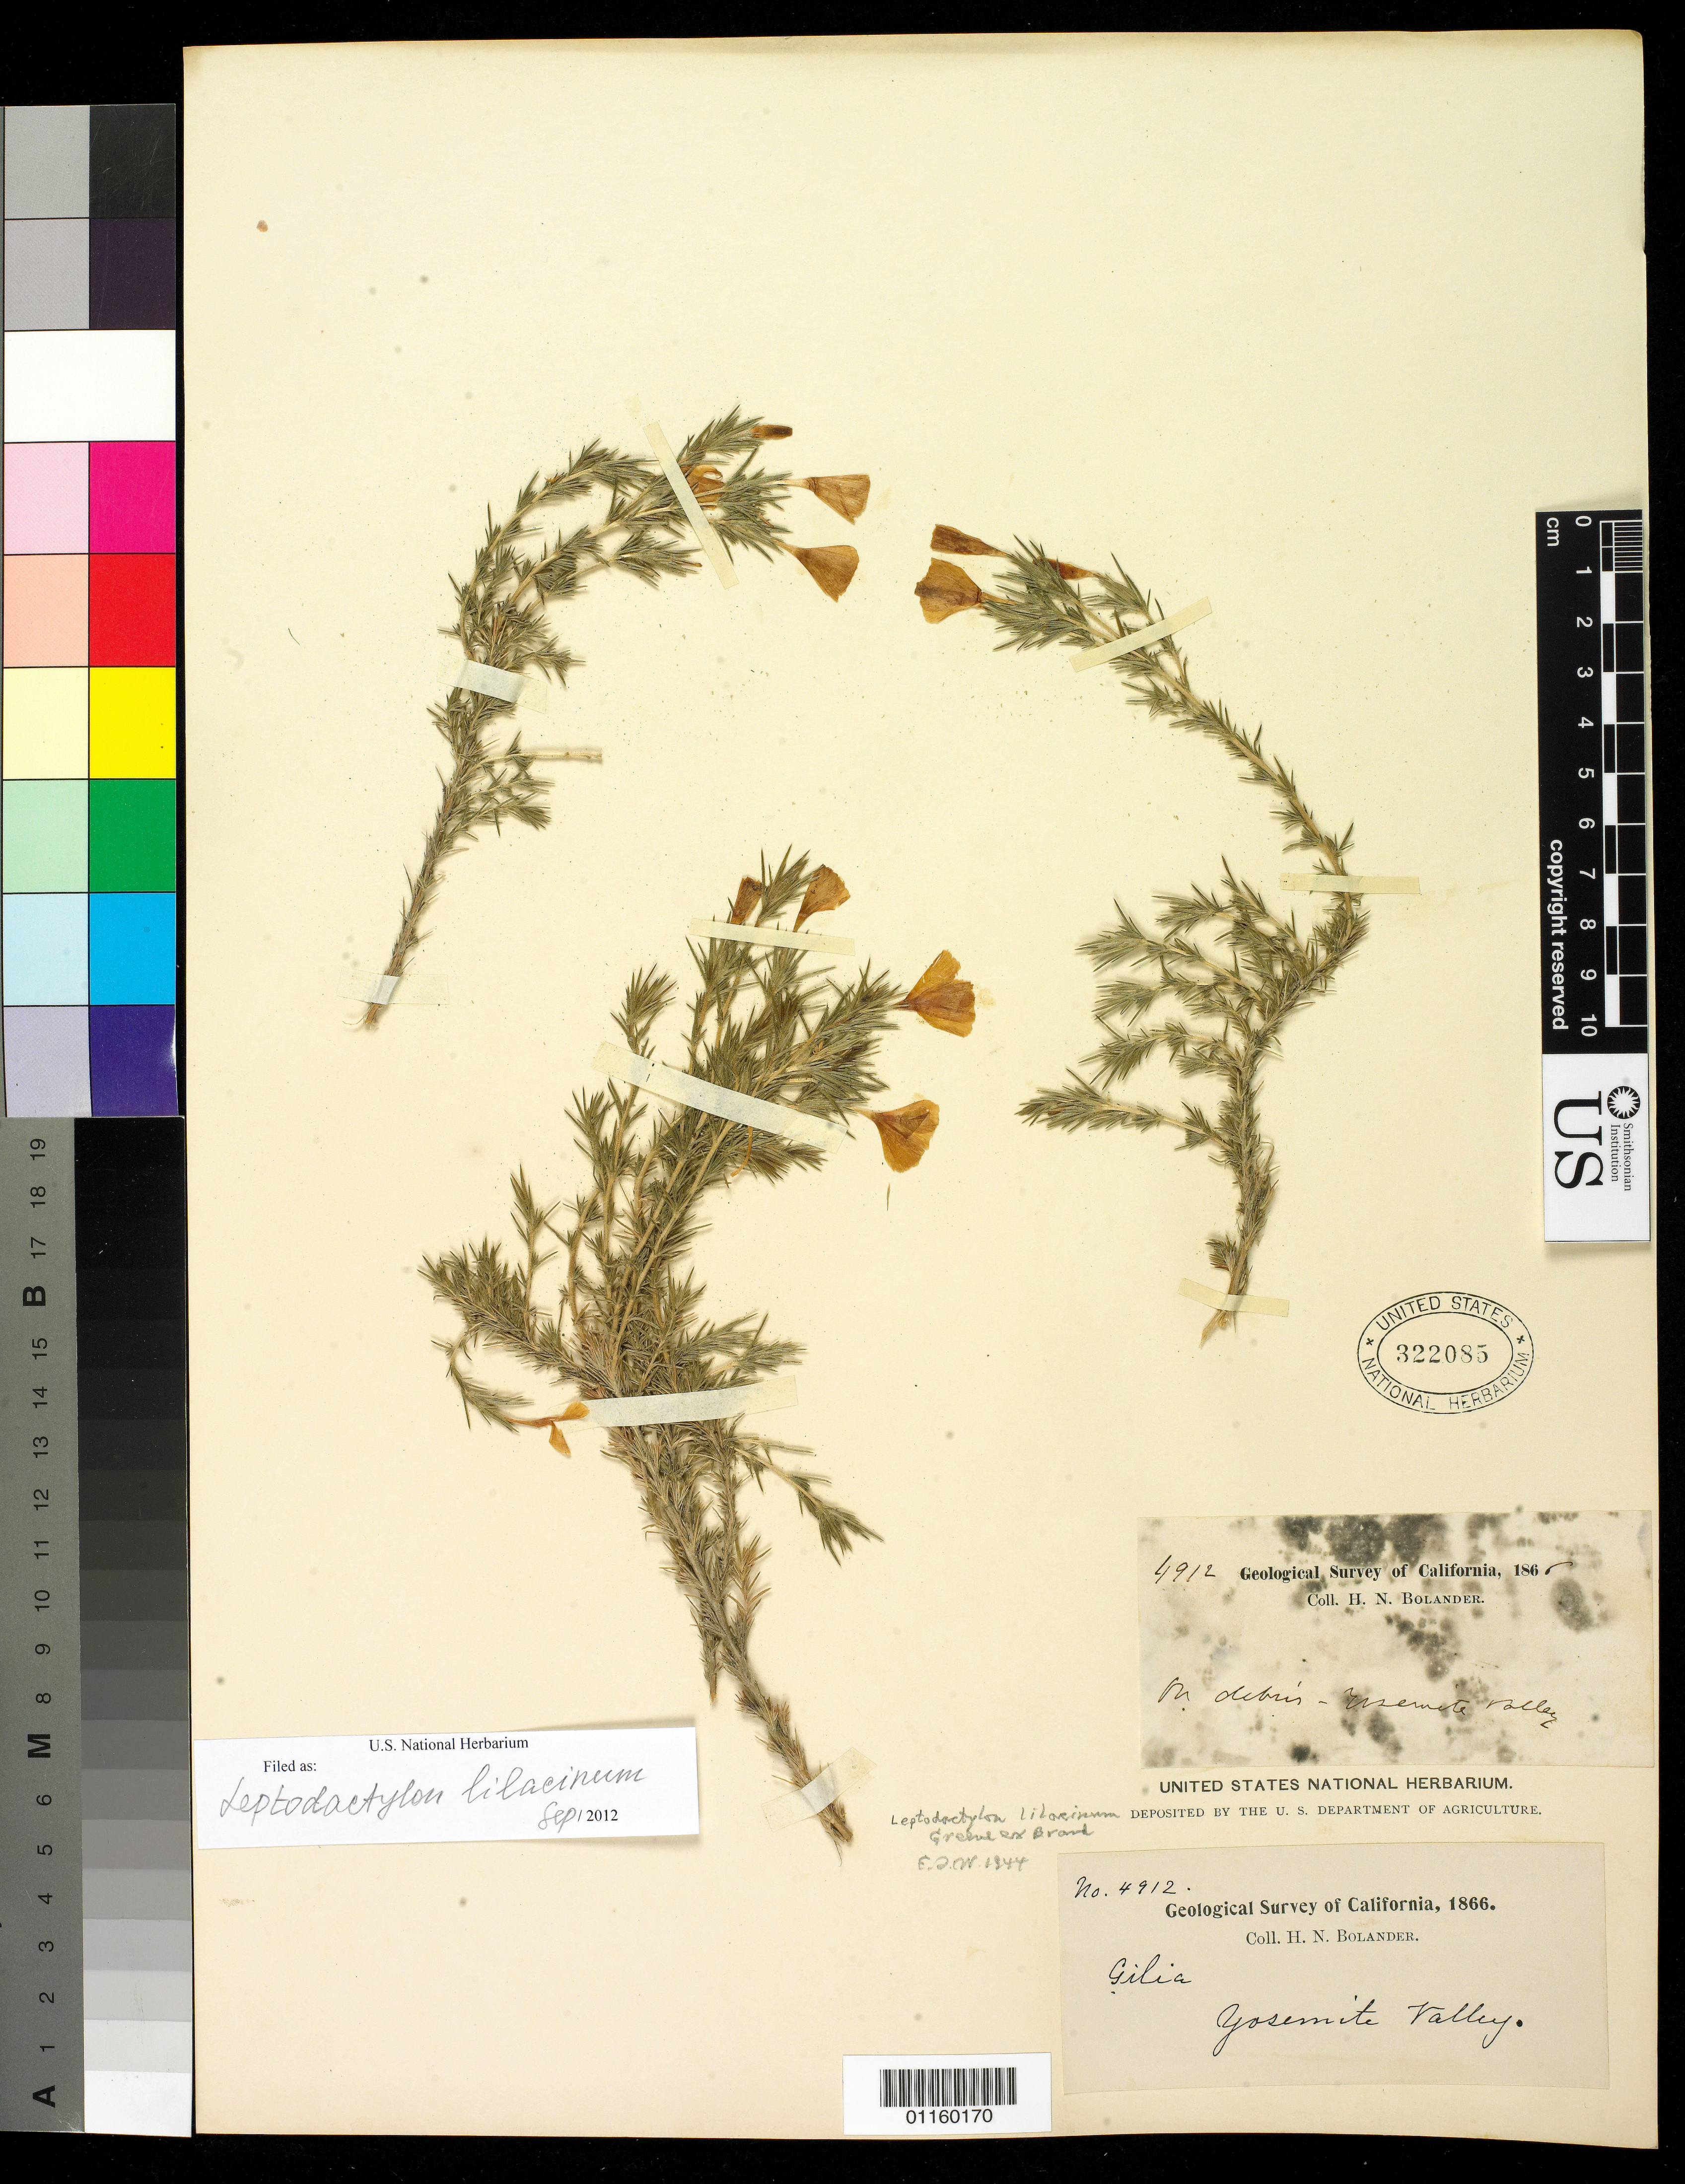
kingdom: Plantae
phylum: Tracheophyta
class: Magnoliopsida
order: Ericales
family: Polemoniaceae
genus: Linanthus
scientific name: Linanthus pungens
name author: (Torr.) J.M. Porter & L.A. Johnson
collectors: H. Bolander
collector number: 4912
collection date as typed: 1866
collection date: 1866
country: United States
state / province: California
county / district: Mariposa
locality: Yosemite Valley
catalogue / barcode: US 322085